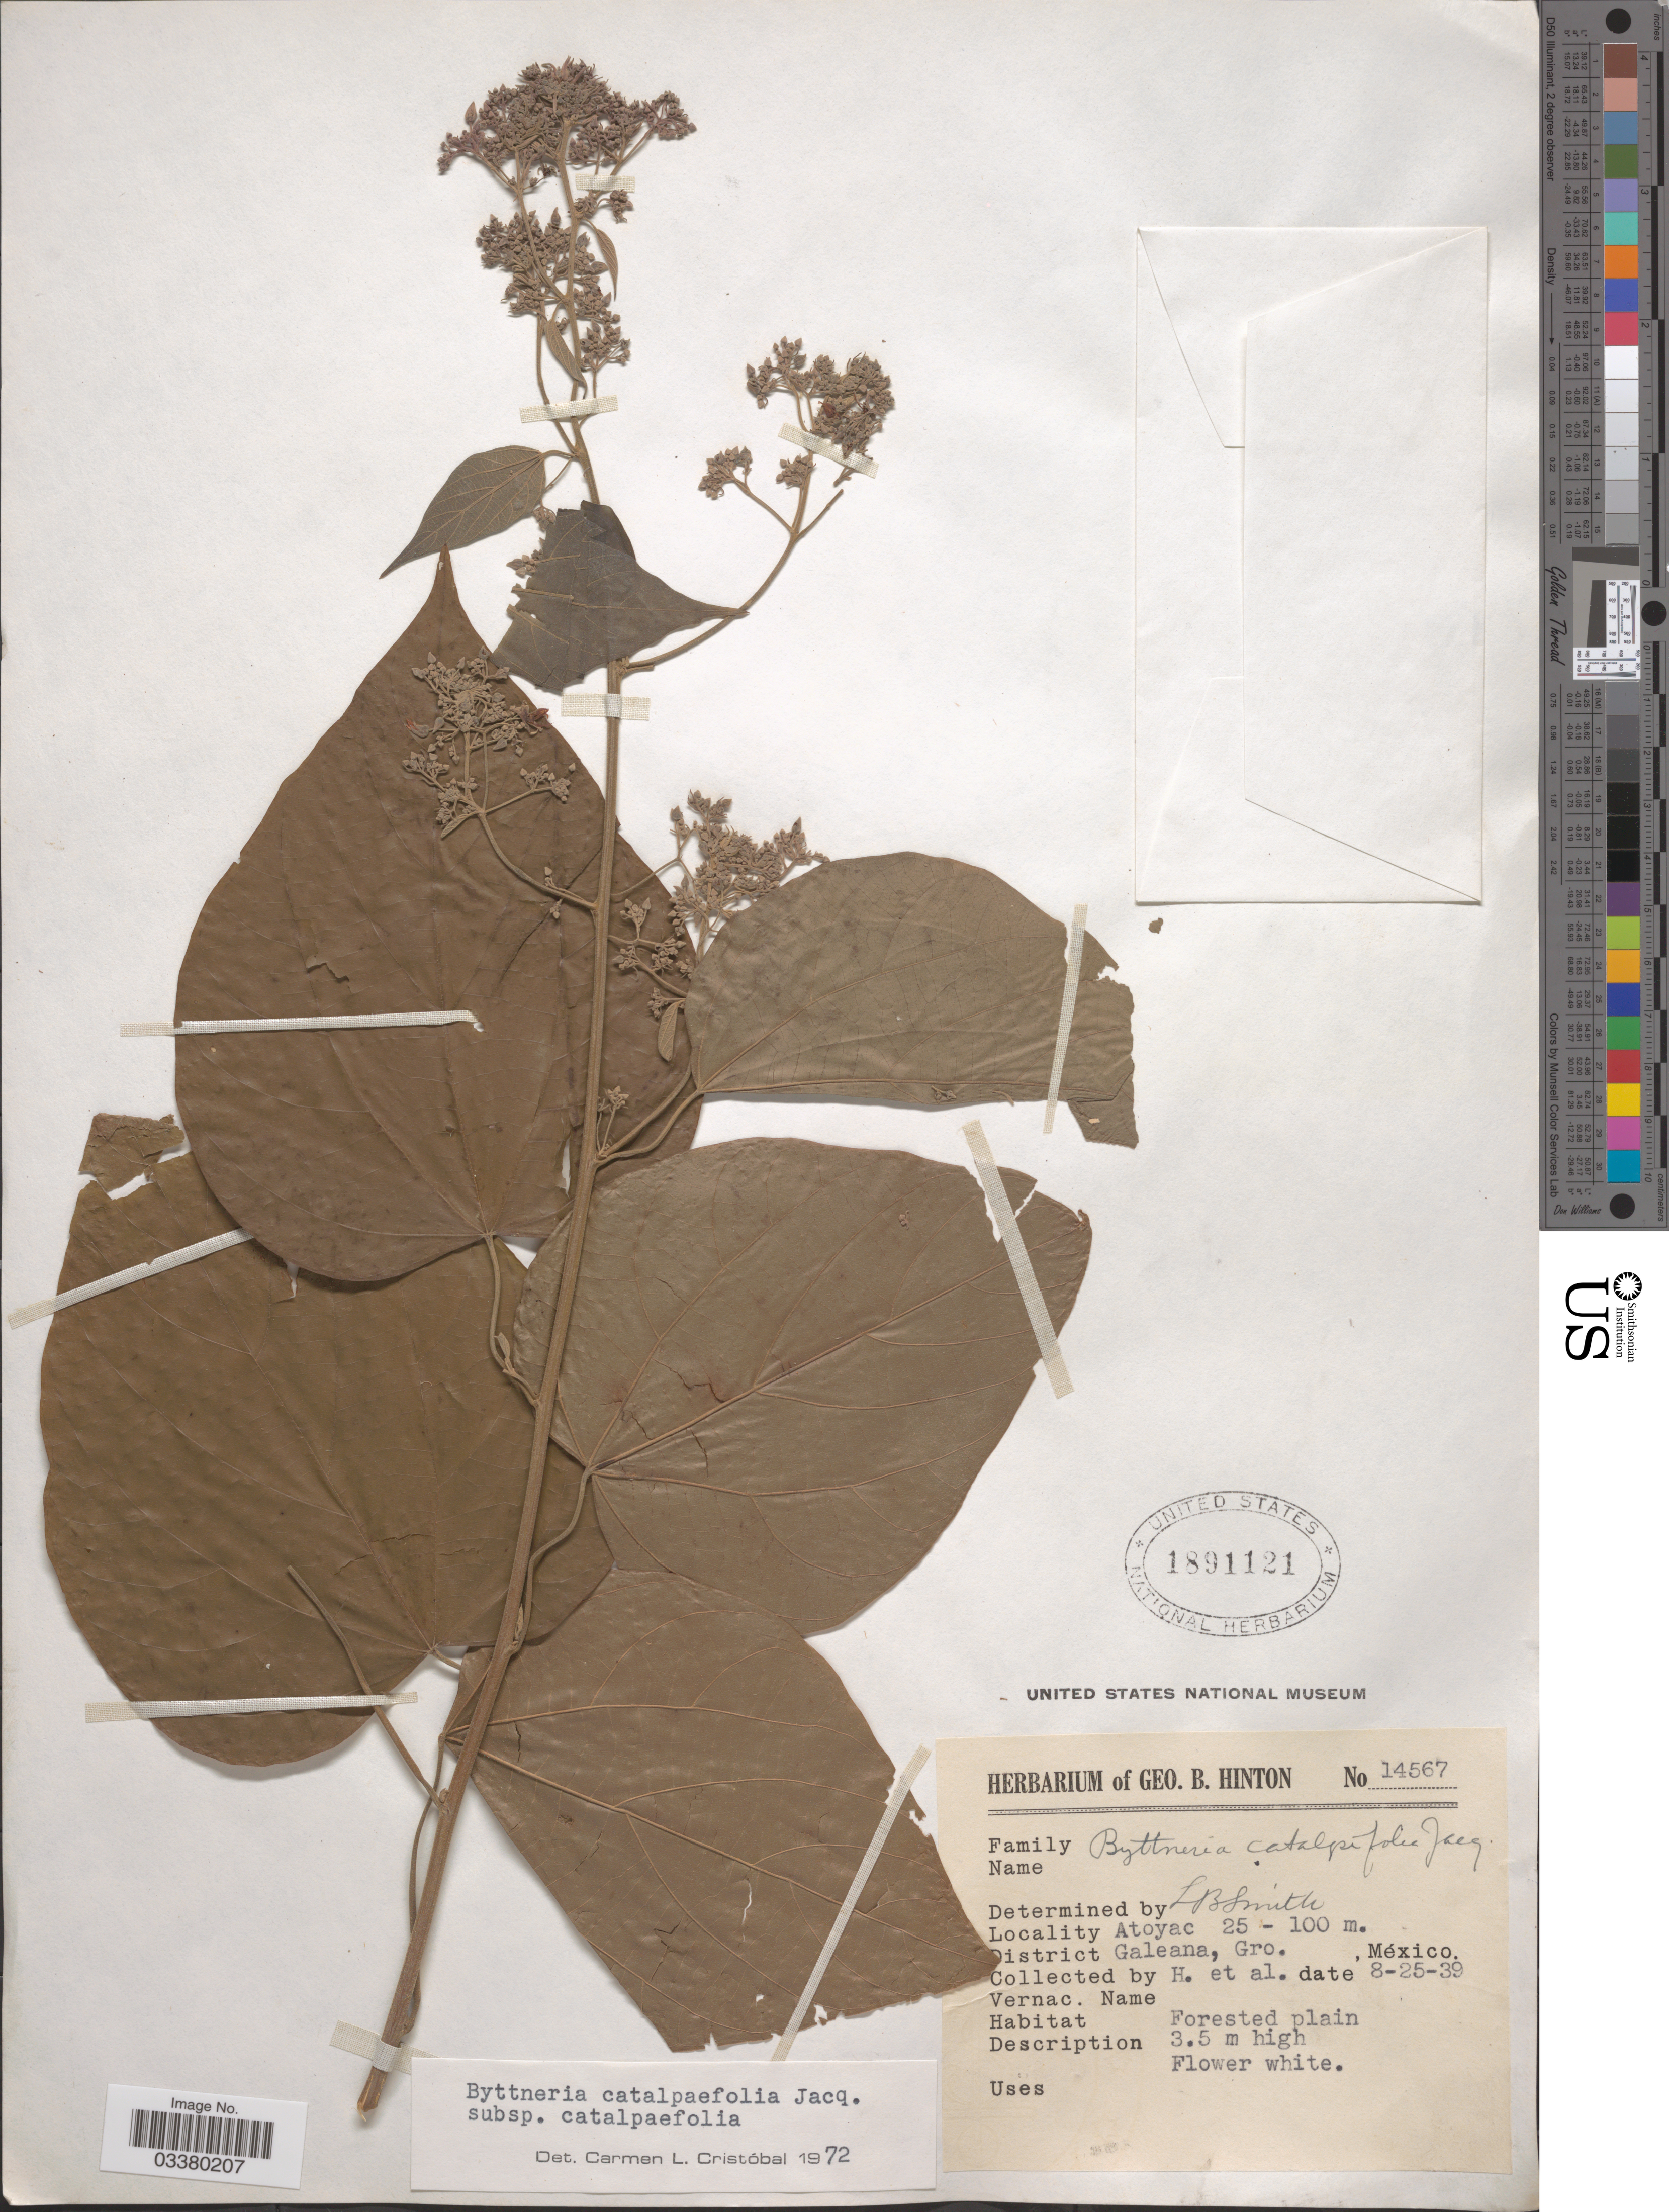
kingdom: Plantae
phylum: Tracheophyta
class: Magnoliopsida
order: Malvales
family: Malvaceae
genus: Byttneria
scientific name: Byttneria catalpifolia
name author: Jacq.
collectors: G. B. Hinton & et al.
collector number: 14567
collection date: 1939-08-25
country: Mexico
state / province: Guerrero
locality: Atoyac. District Galeana.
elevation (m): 25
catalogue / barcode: US 1891121